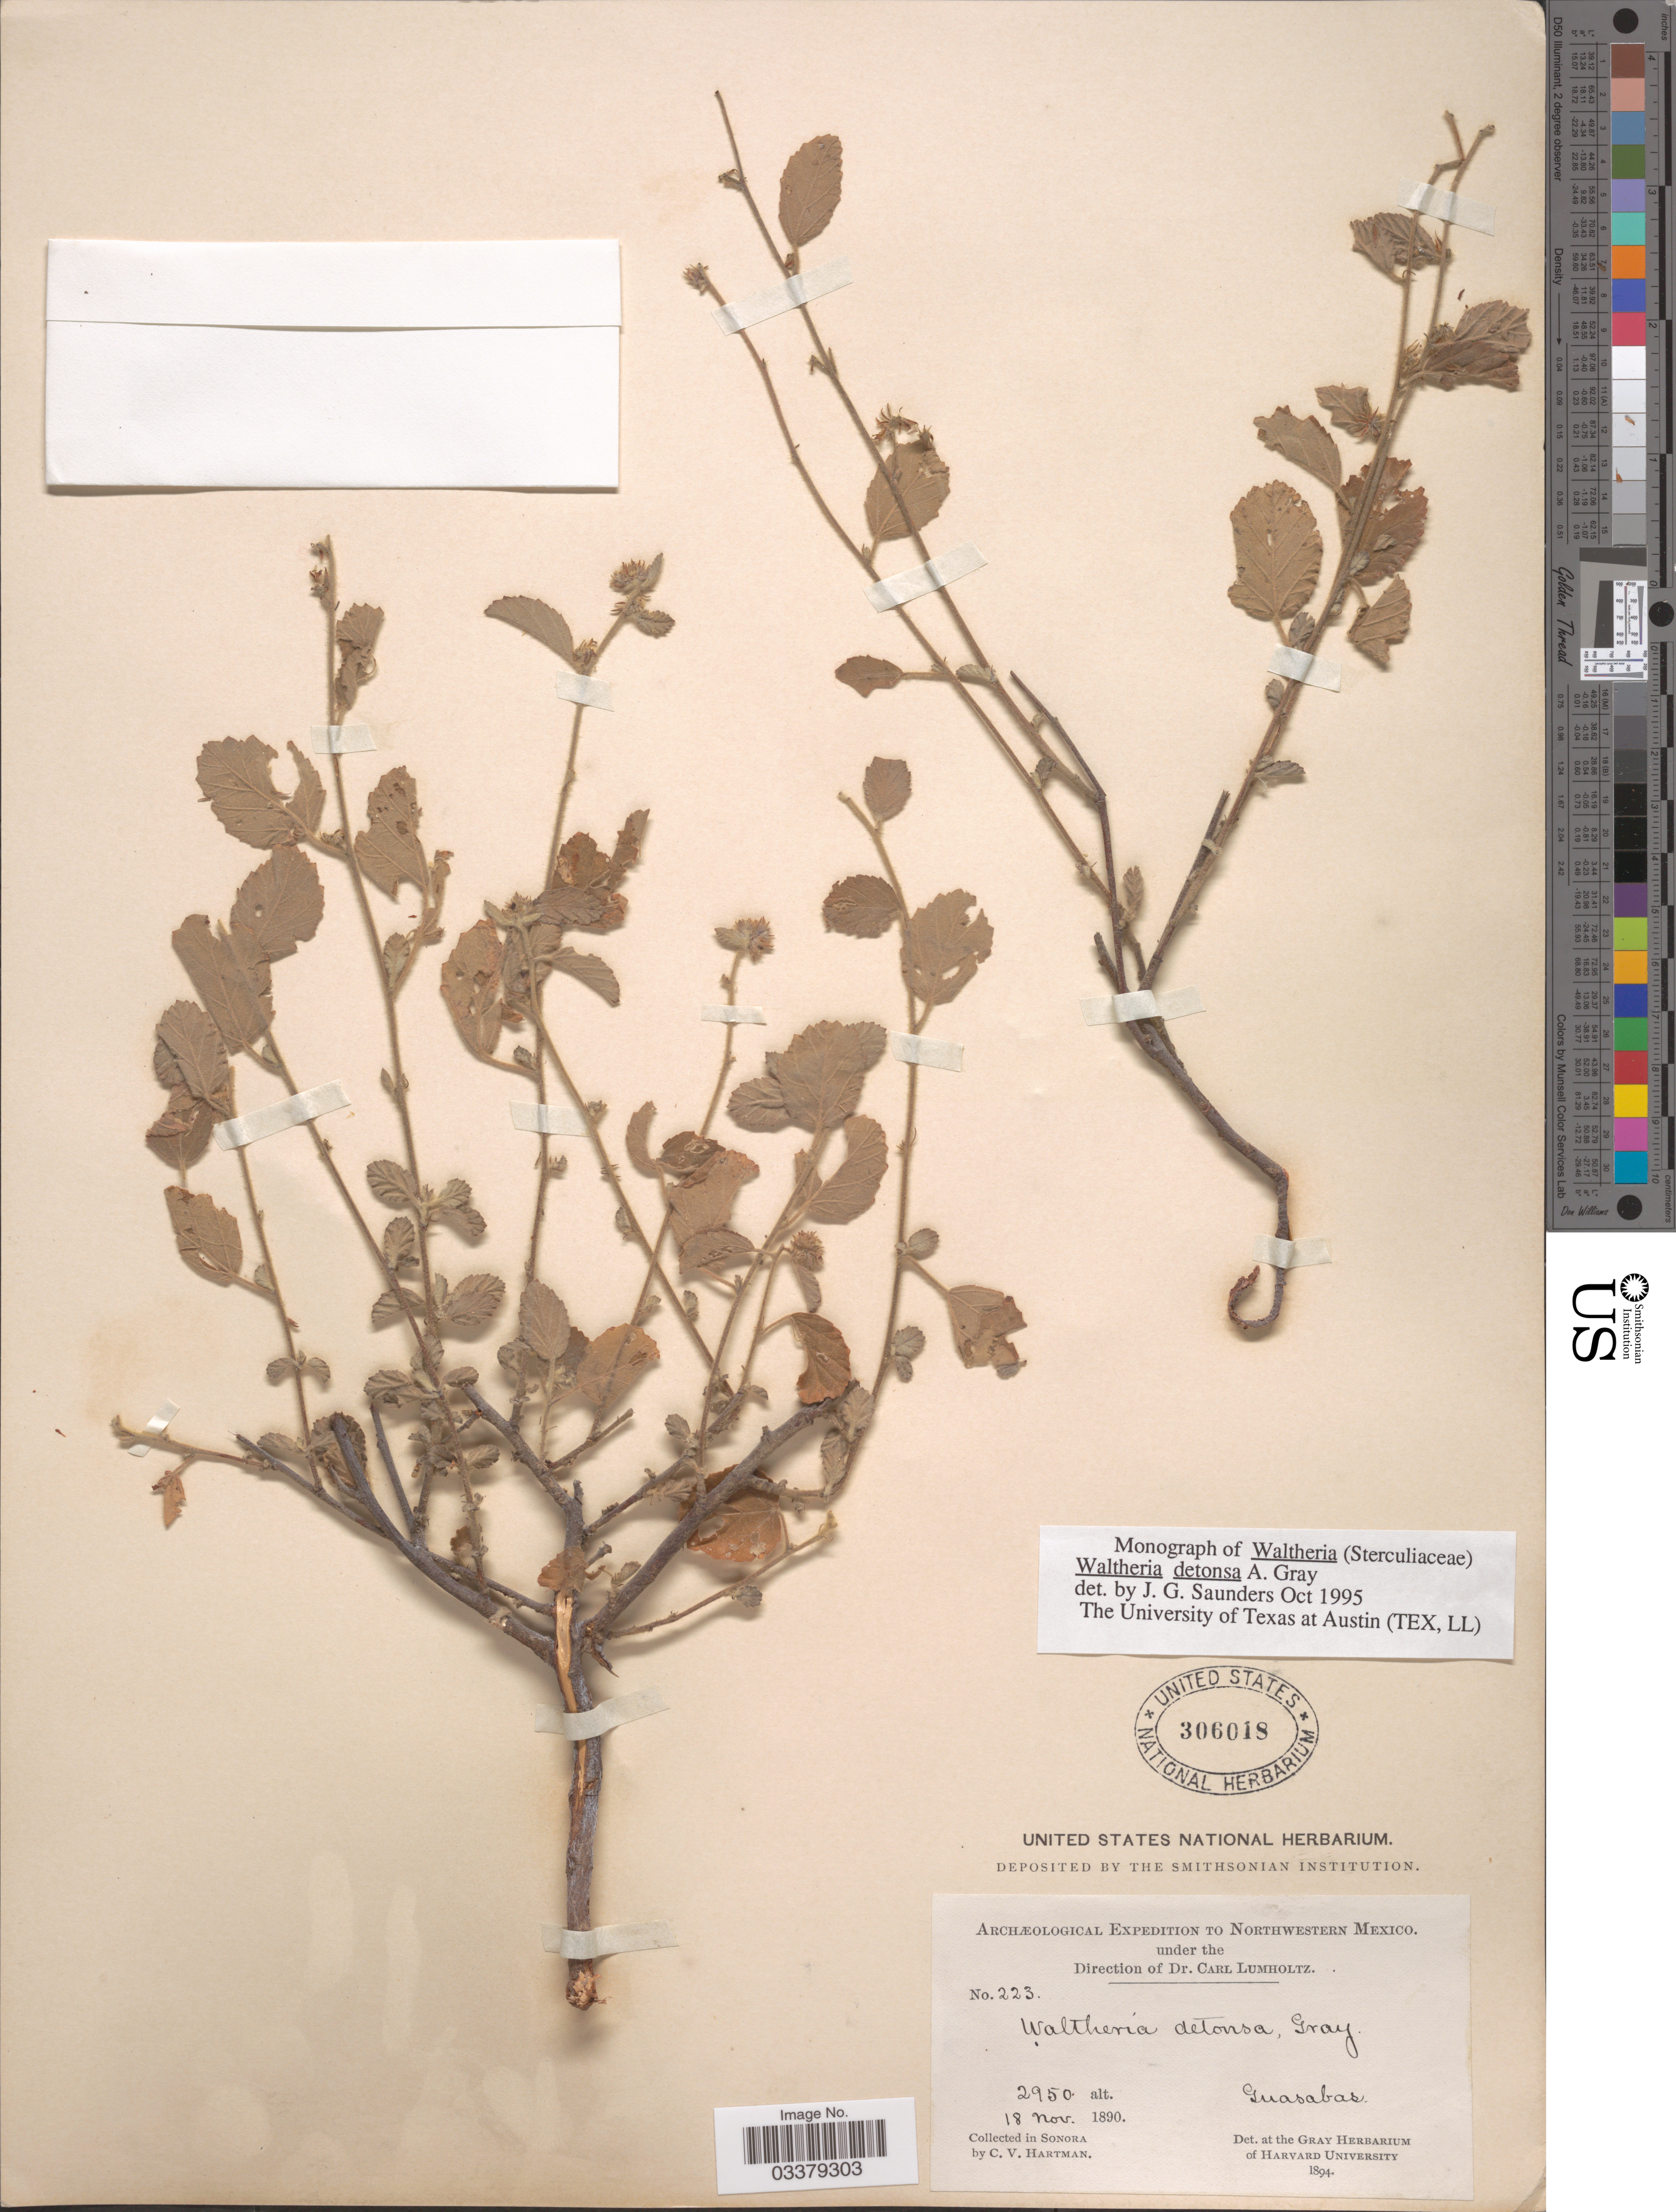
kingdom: Plantae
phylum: Tracheophyta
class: Magnoliopsida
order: Malvales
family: Malvaceae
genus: Waltheria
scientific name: Waltheria detonsa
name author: A. Gray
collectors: C. V. Hartman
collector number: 223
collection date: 1890-11-18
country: Mexico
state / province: Sonora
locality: Northwestern Mexico. Guasabas.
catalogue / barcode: US 306018